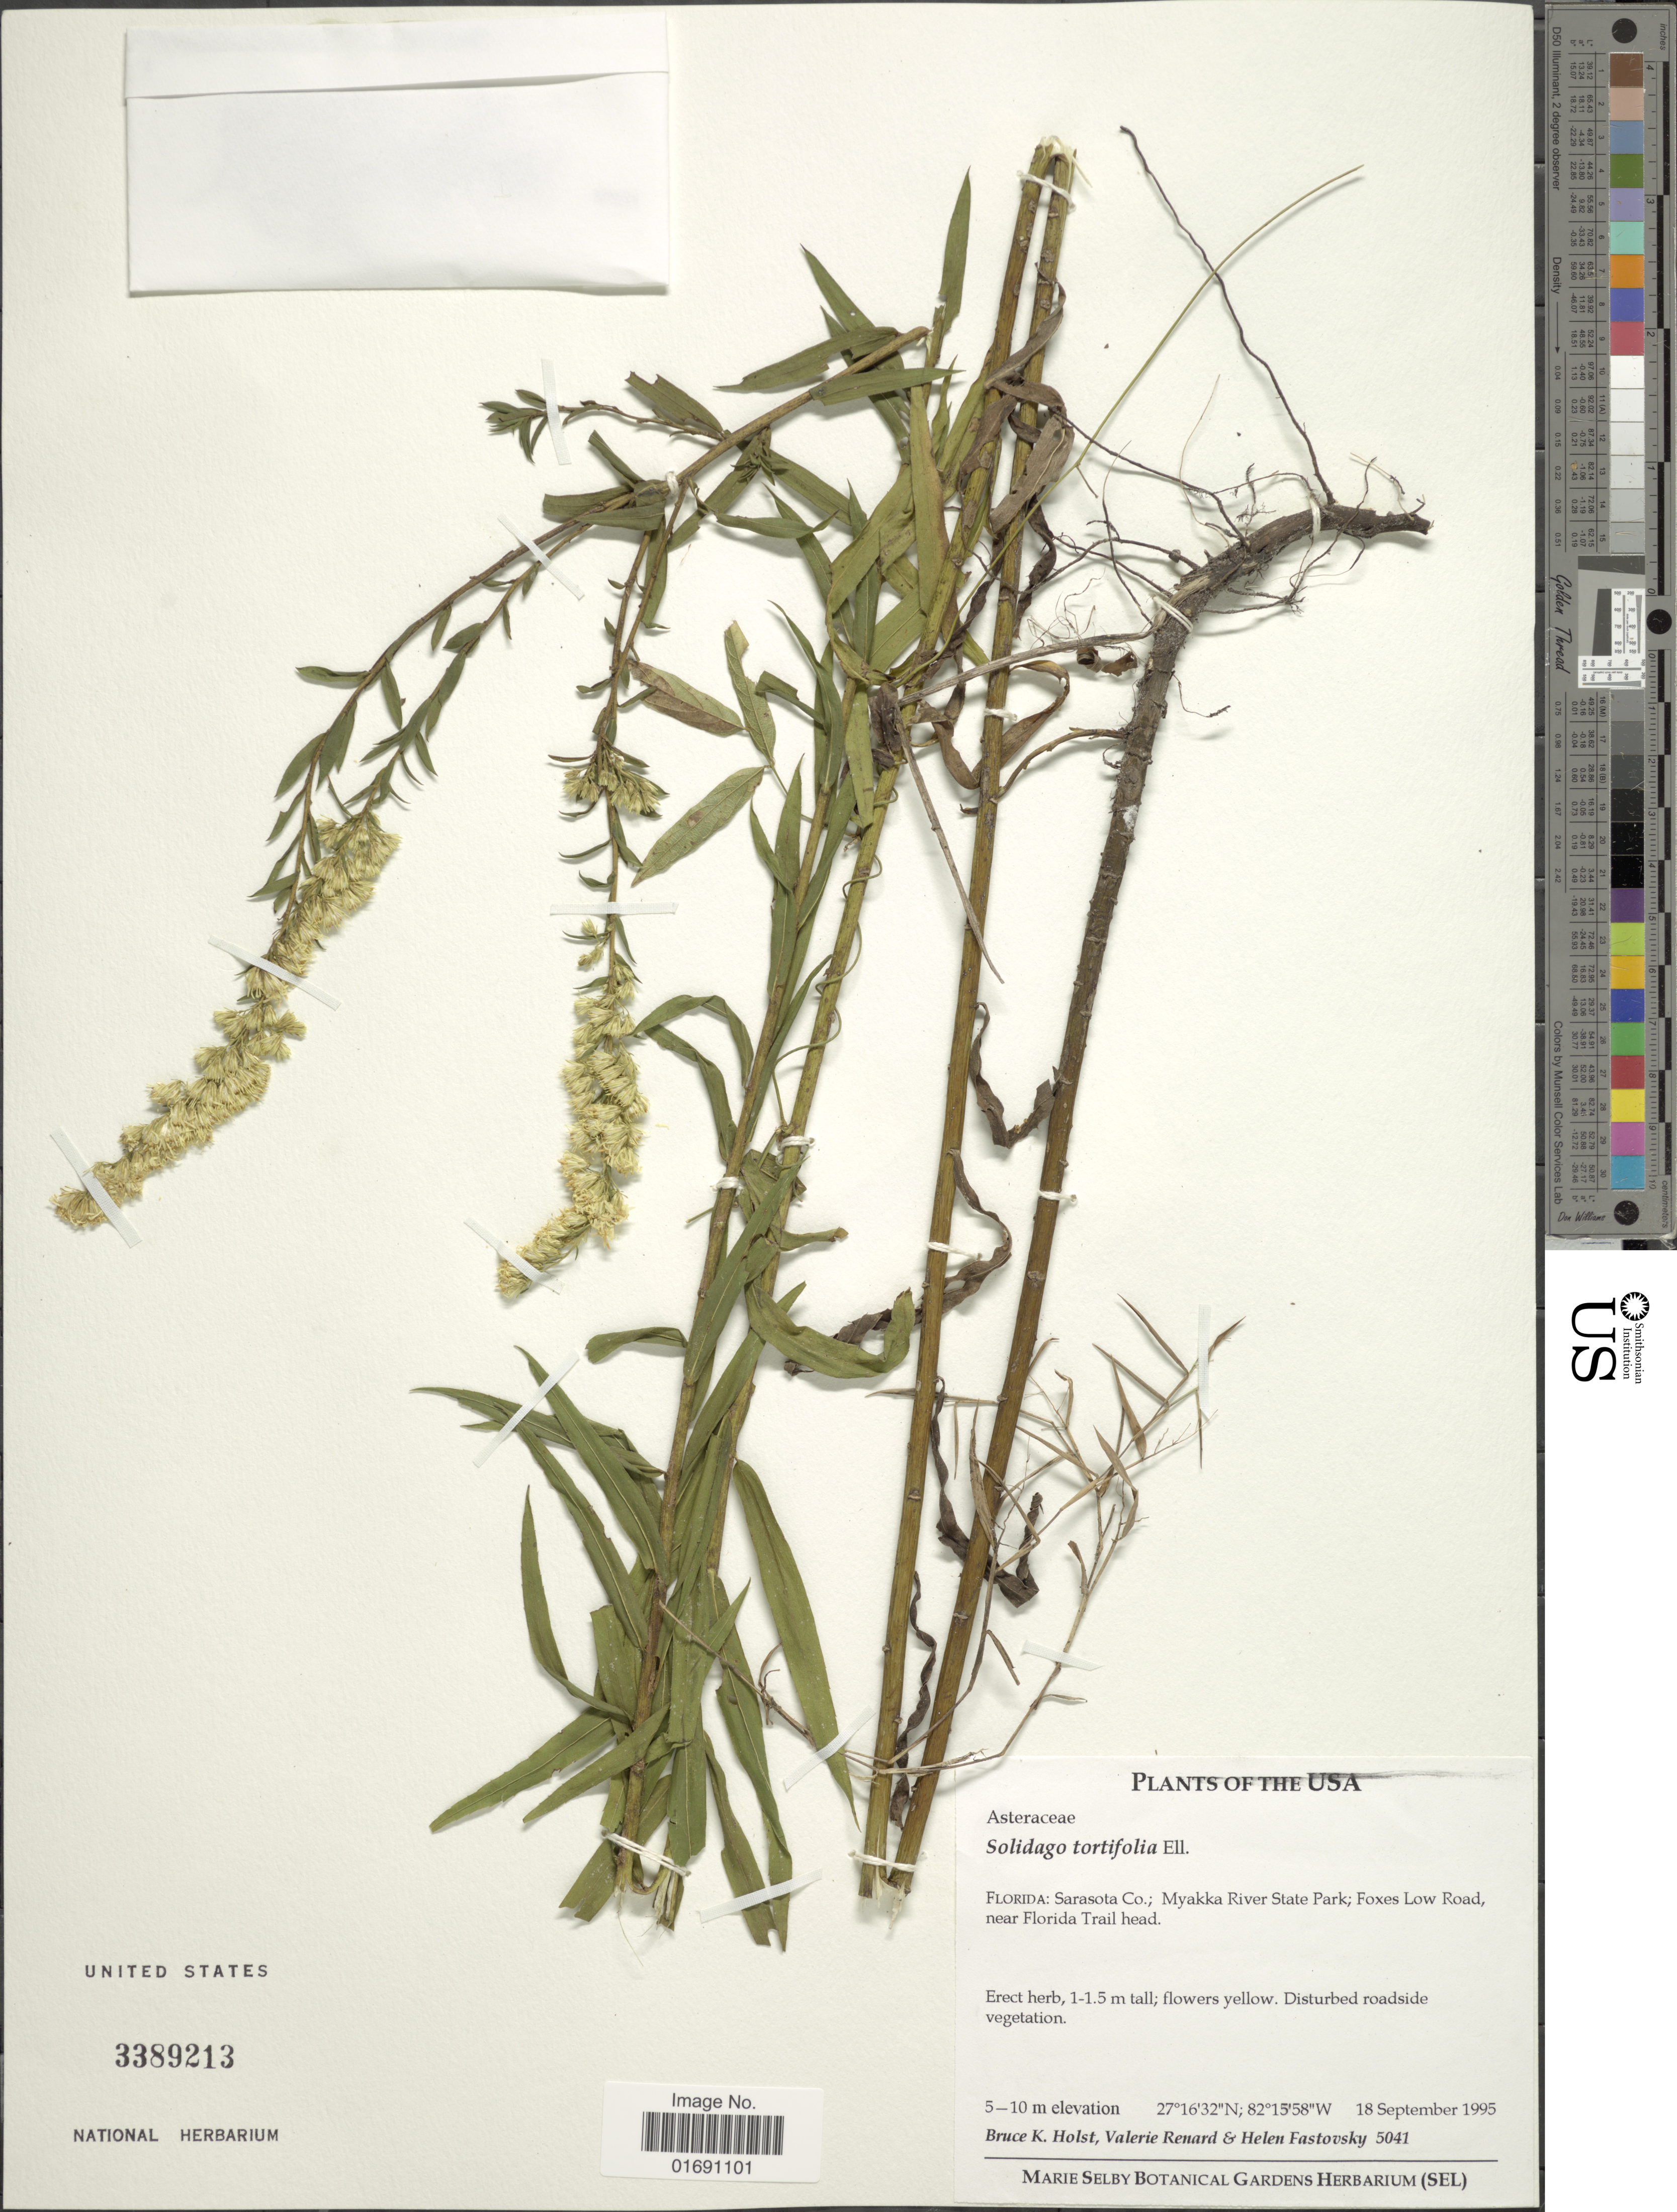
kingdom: Plantae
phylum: Tracheophyta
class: Magnoliopsida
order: Asterales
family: Asteraceae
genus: Solidago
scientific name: Solidago tortifolia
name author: Elliott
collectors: B. Holst, V. Renard & H. Fastovsky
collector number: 5041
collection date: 1995-09-18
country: United States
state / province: Florida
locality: Sarasota Co.; Myakka River Stae Park; Foxes Low Road, near Florida Trail Head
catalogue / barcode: US 3389213